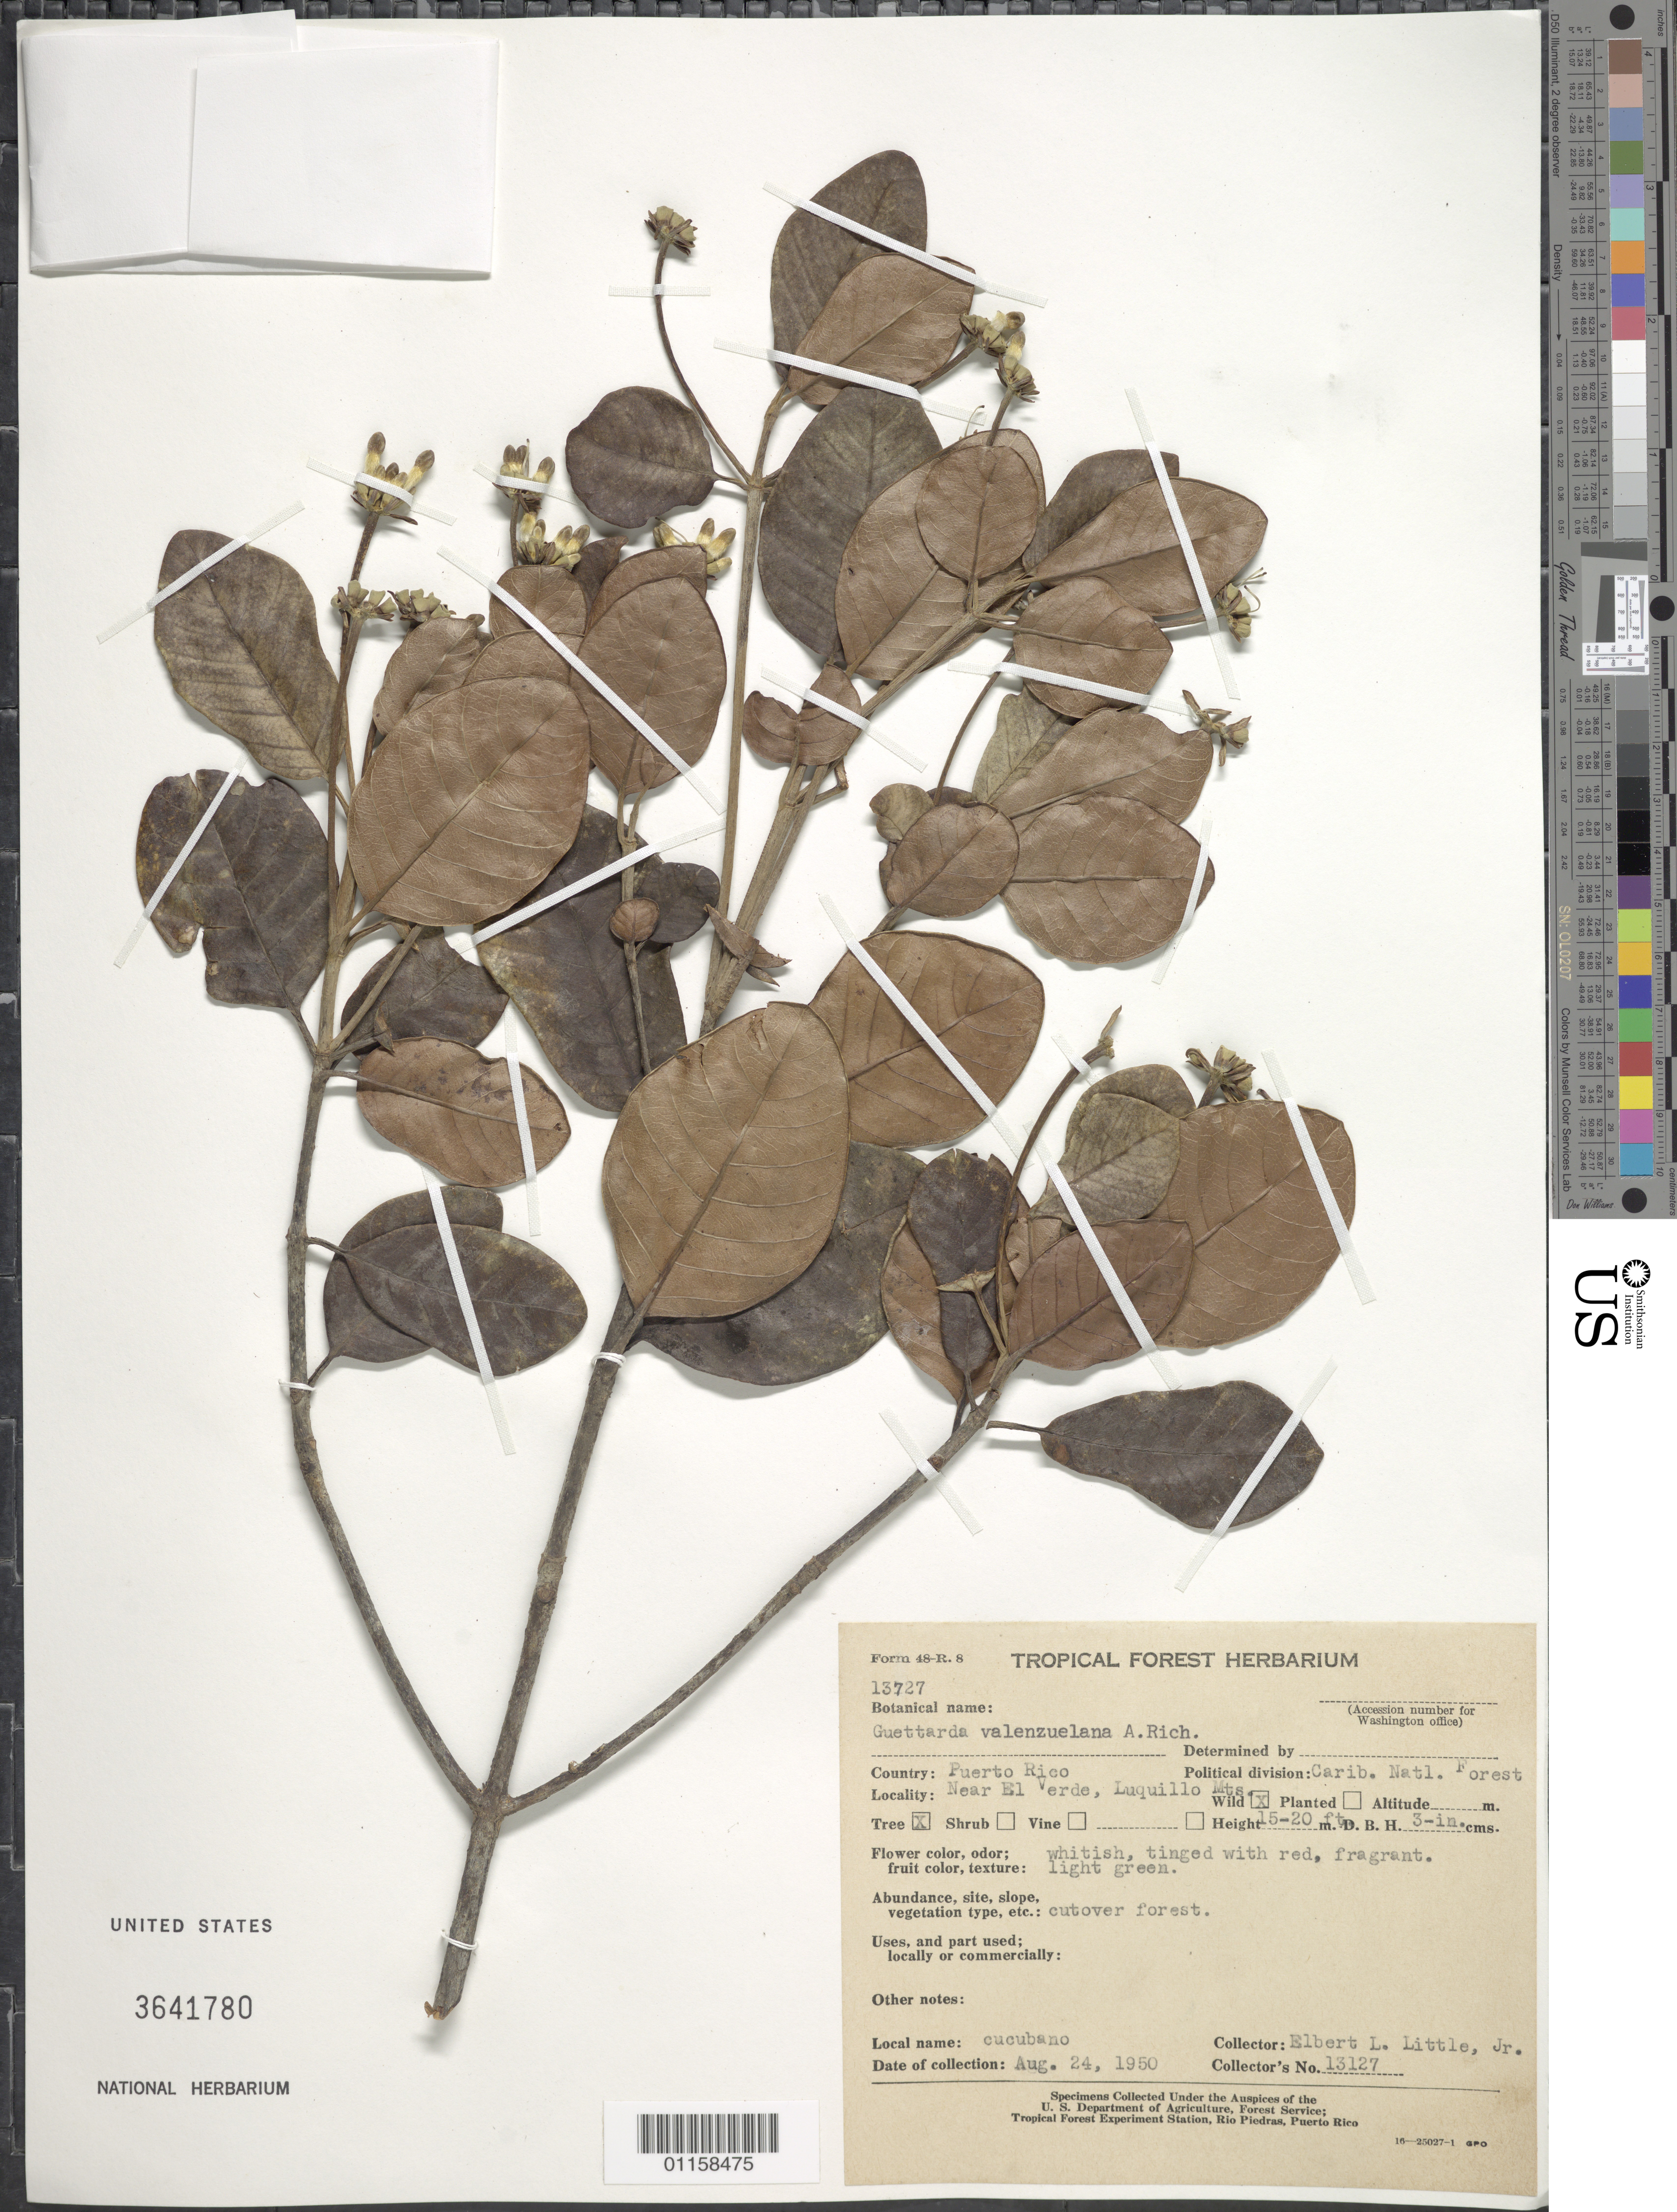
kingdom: Plantae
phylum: Tracheophyta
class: Magnoliopsida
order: Gentianales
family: Rubiaceae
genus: Guettarda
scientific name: Guettarda valenzuelana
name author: A. Rich.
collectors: E. L. Little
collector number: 13727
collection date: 1950-08-24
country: Puerto Rico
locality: Carib. Nat'l. Forest; Luquillo Mts., near El Verde.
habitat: Cut-over forest.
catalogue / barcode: US 3641780